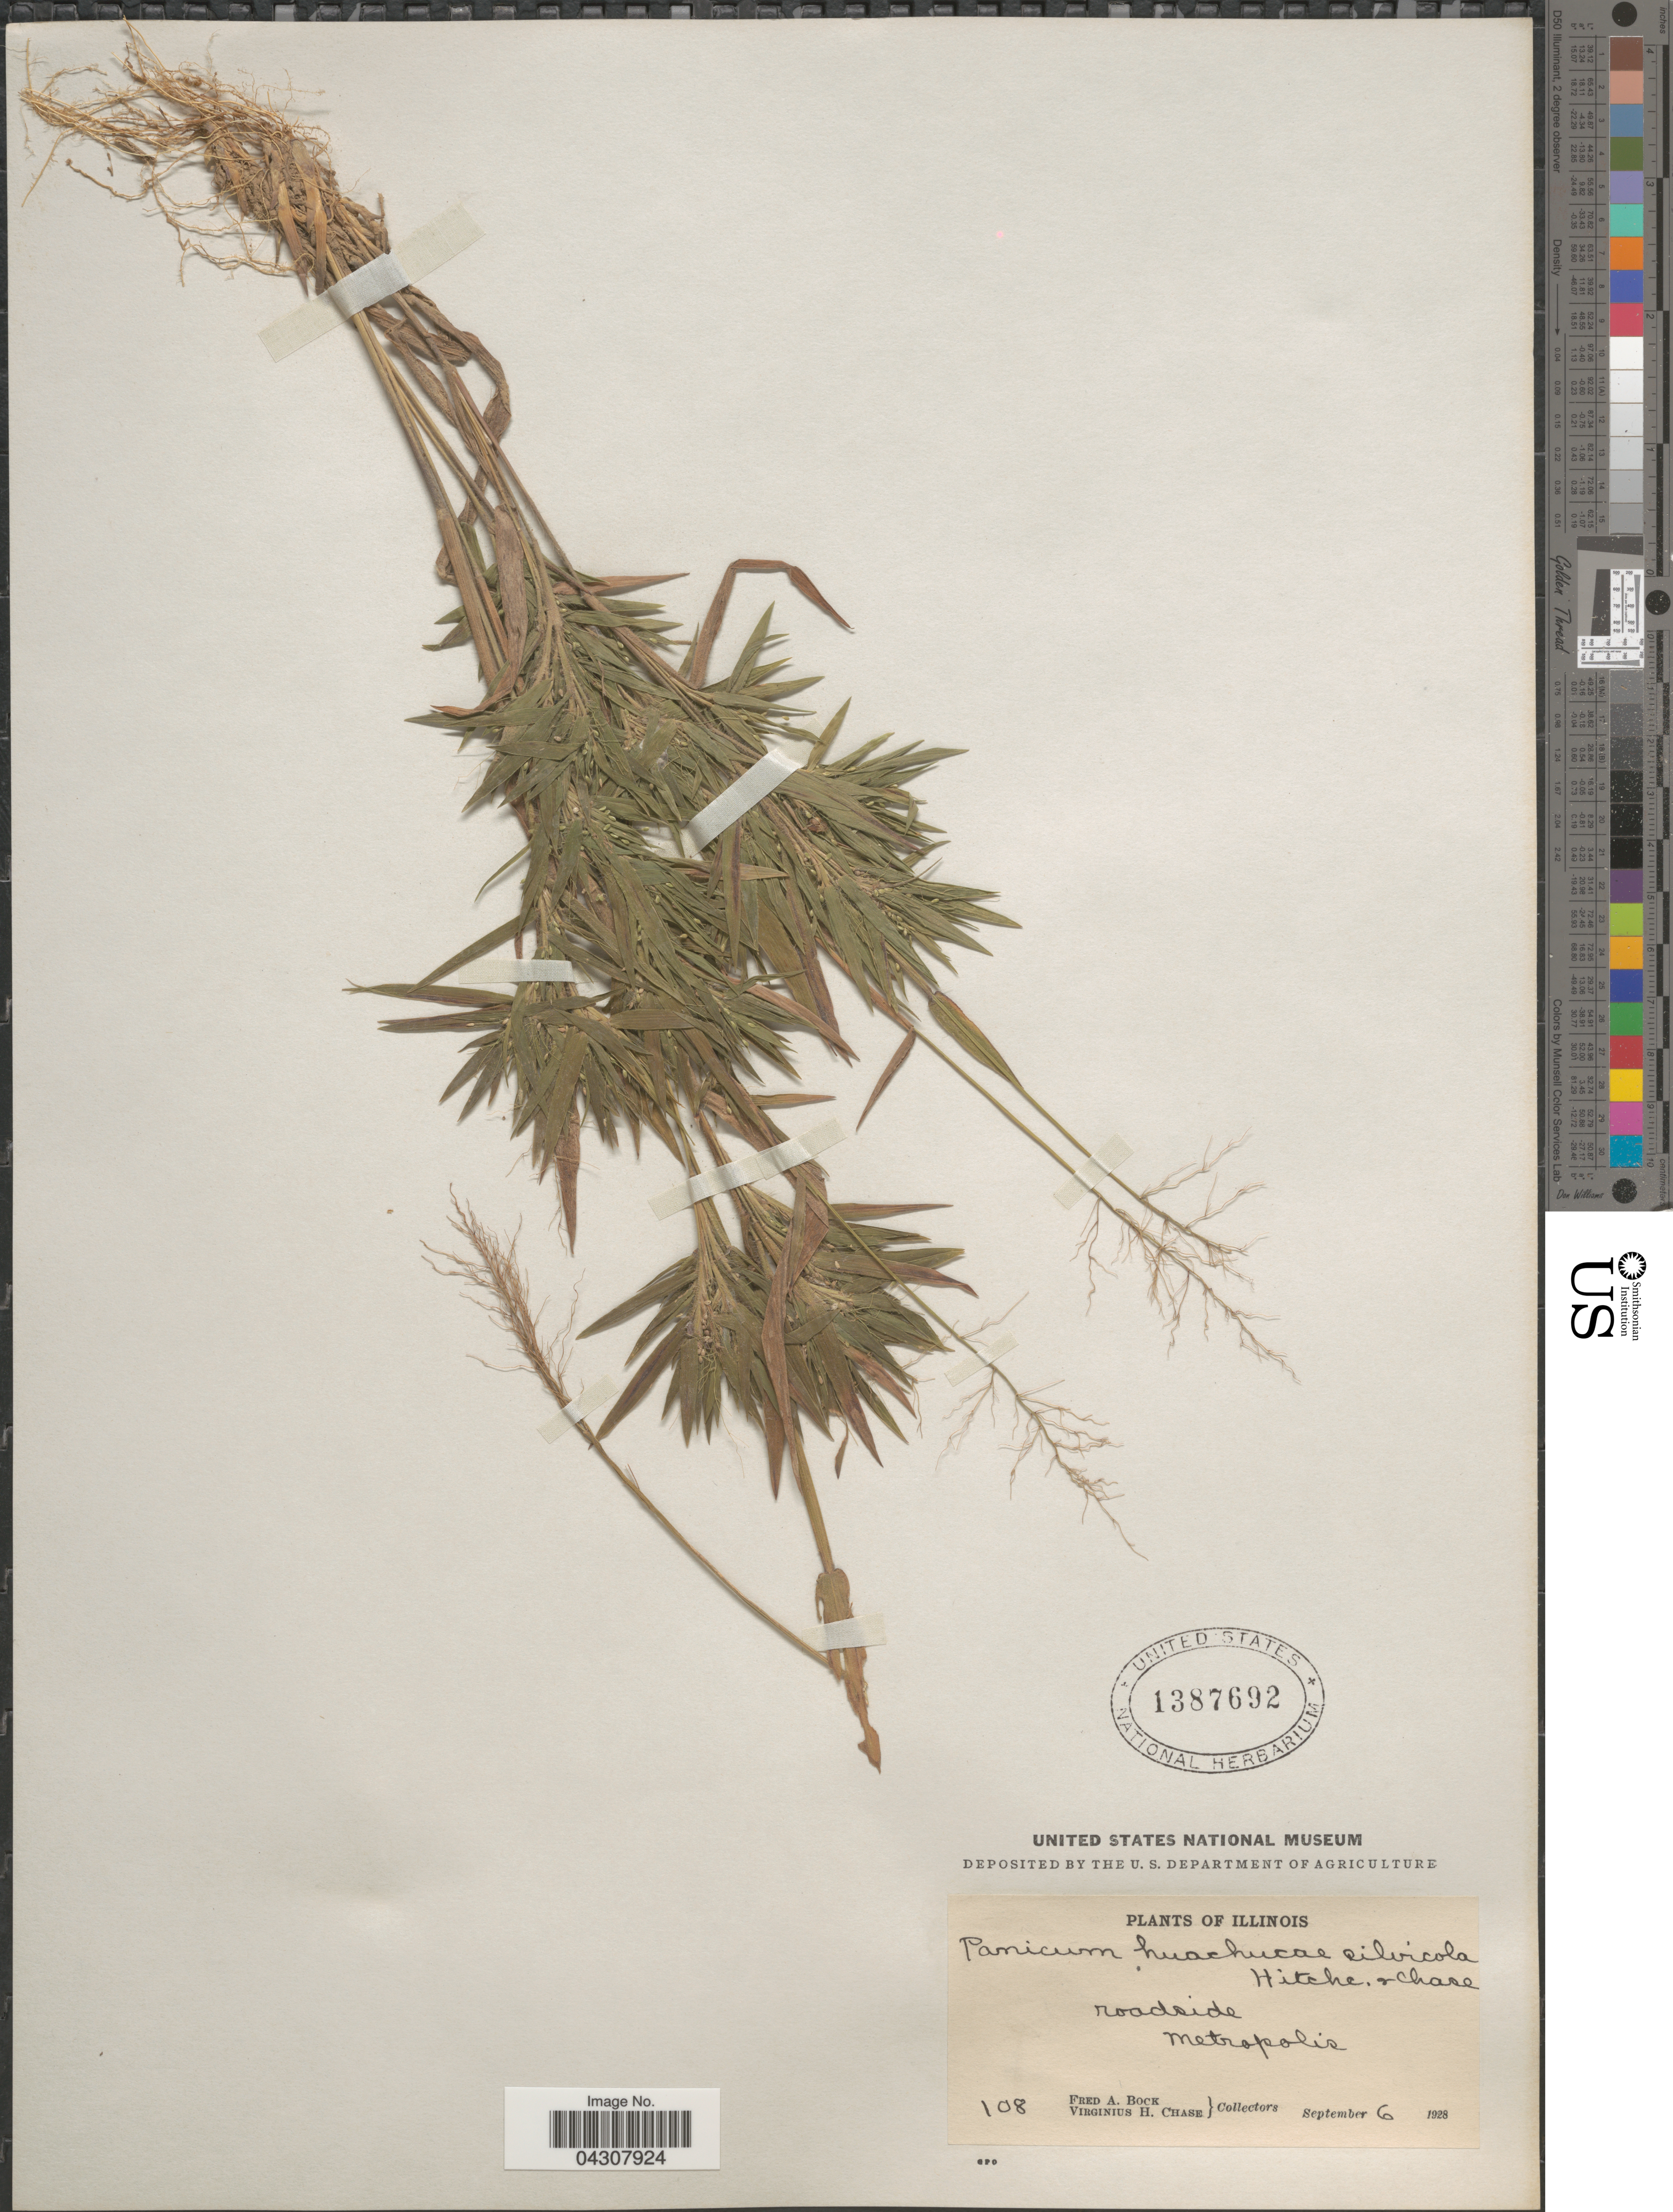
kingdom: Plantae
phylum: Tracheophyta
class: Liliopsida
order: Poales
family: Poaceae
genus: Dichanthelium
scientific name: Dichanthelium acuminatum var. acuminatum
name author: (Sw.) Gould & C.A. Clark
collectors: F. Bock & V. H. Chase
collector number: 108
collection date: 1928-09-06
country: United States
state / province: Illinois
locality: Roadside. Metropolis.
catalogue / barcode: US 1387692